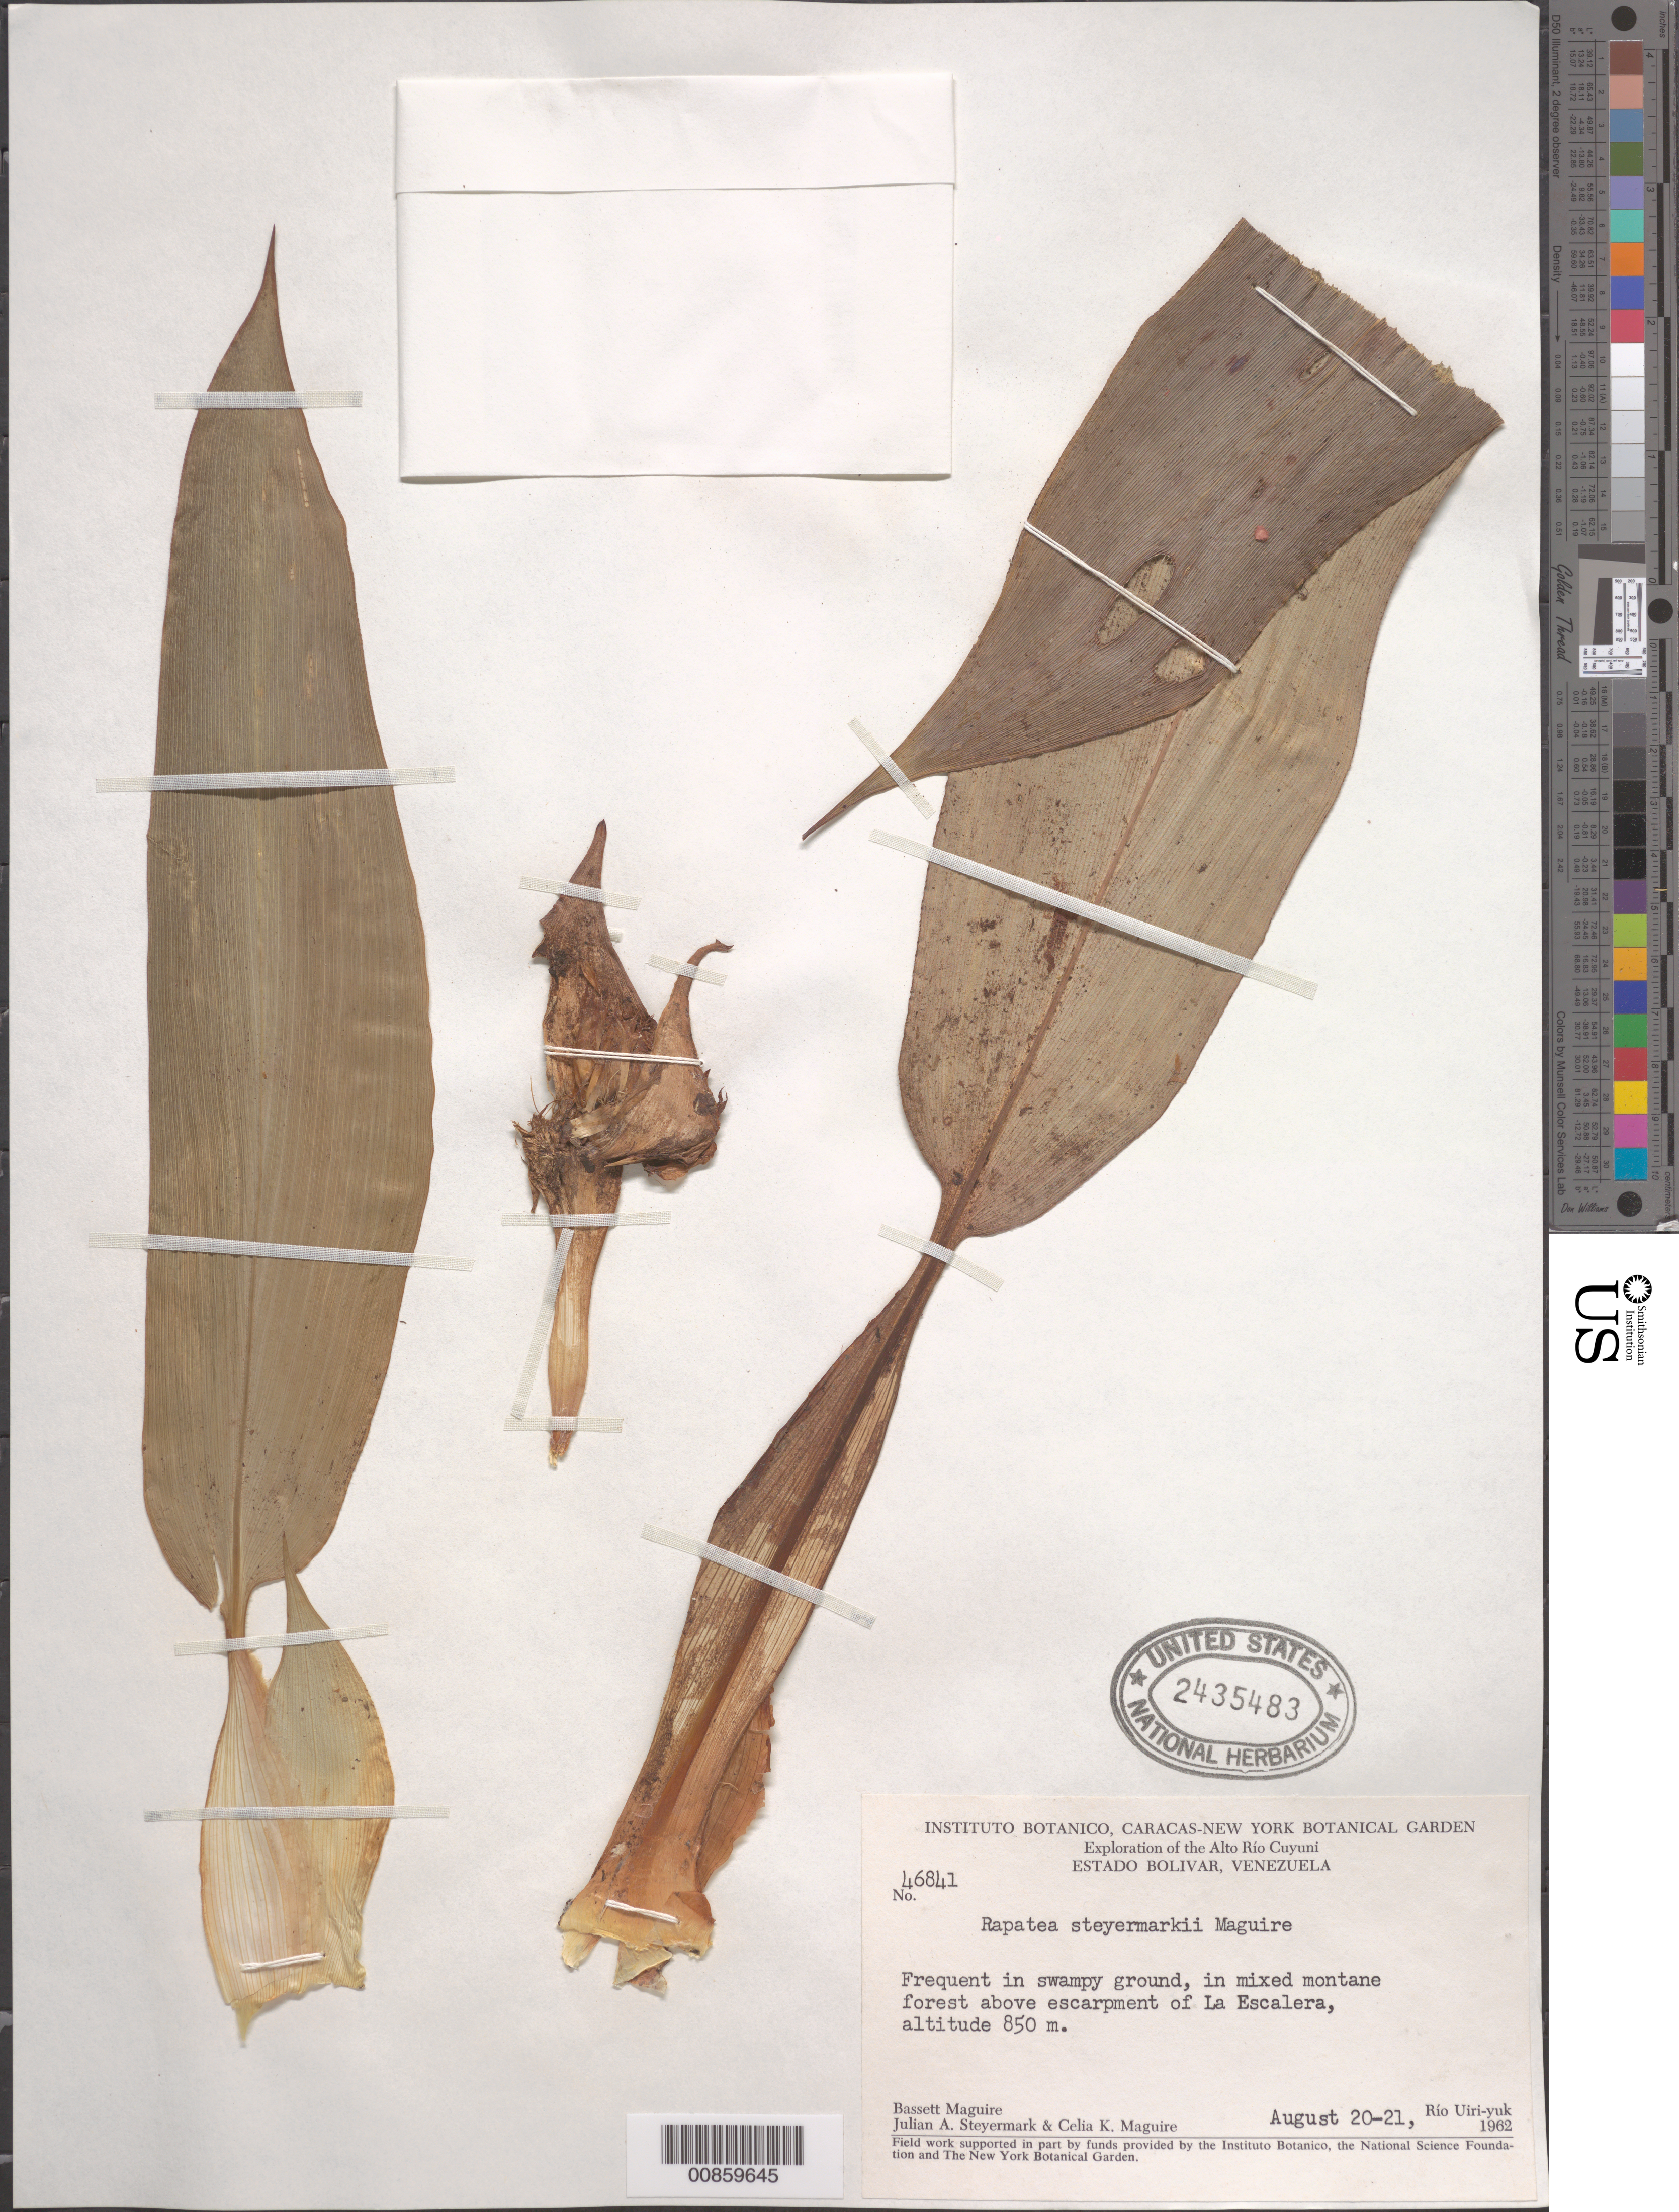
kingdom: Plantae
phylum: Tracheophyta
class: Liliopsida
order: Poales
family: Rapateaceae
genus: Rapatea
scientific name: Rapatea steyermarkii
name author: Maguire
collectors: B. Maguire, J. Steyermark & C. K. Maguire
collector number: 46841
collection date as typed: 20-Aug-62 to 21-Aug-62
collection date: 1962-08-20/1962-08-21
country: Venezuela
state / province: Bolívar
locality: Alto Río Cuyuni, Río Uiri-yuk, above escarpment of La Escalera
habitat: Swampy ground in mixed montane forest.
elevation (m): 850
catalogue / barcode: US 2435483